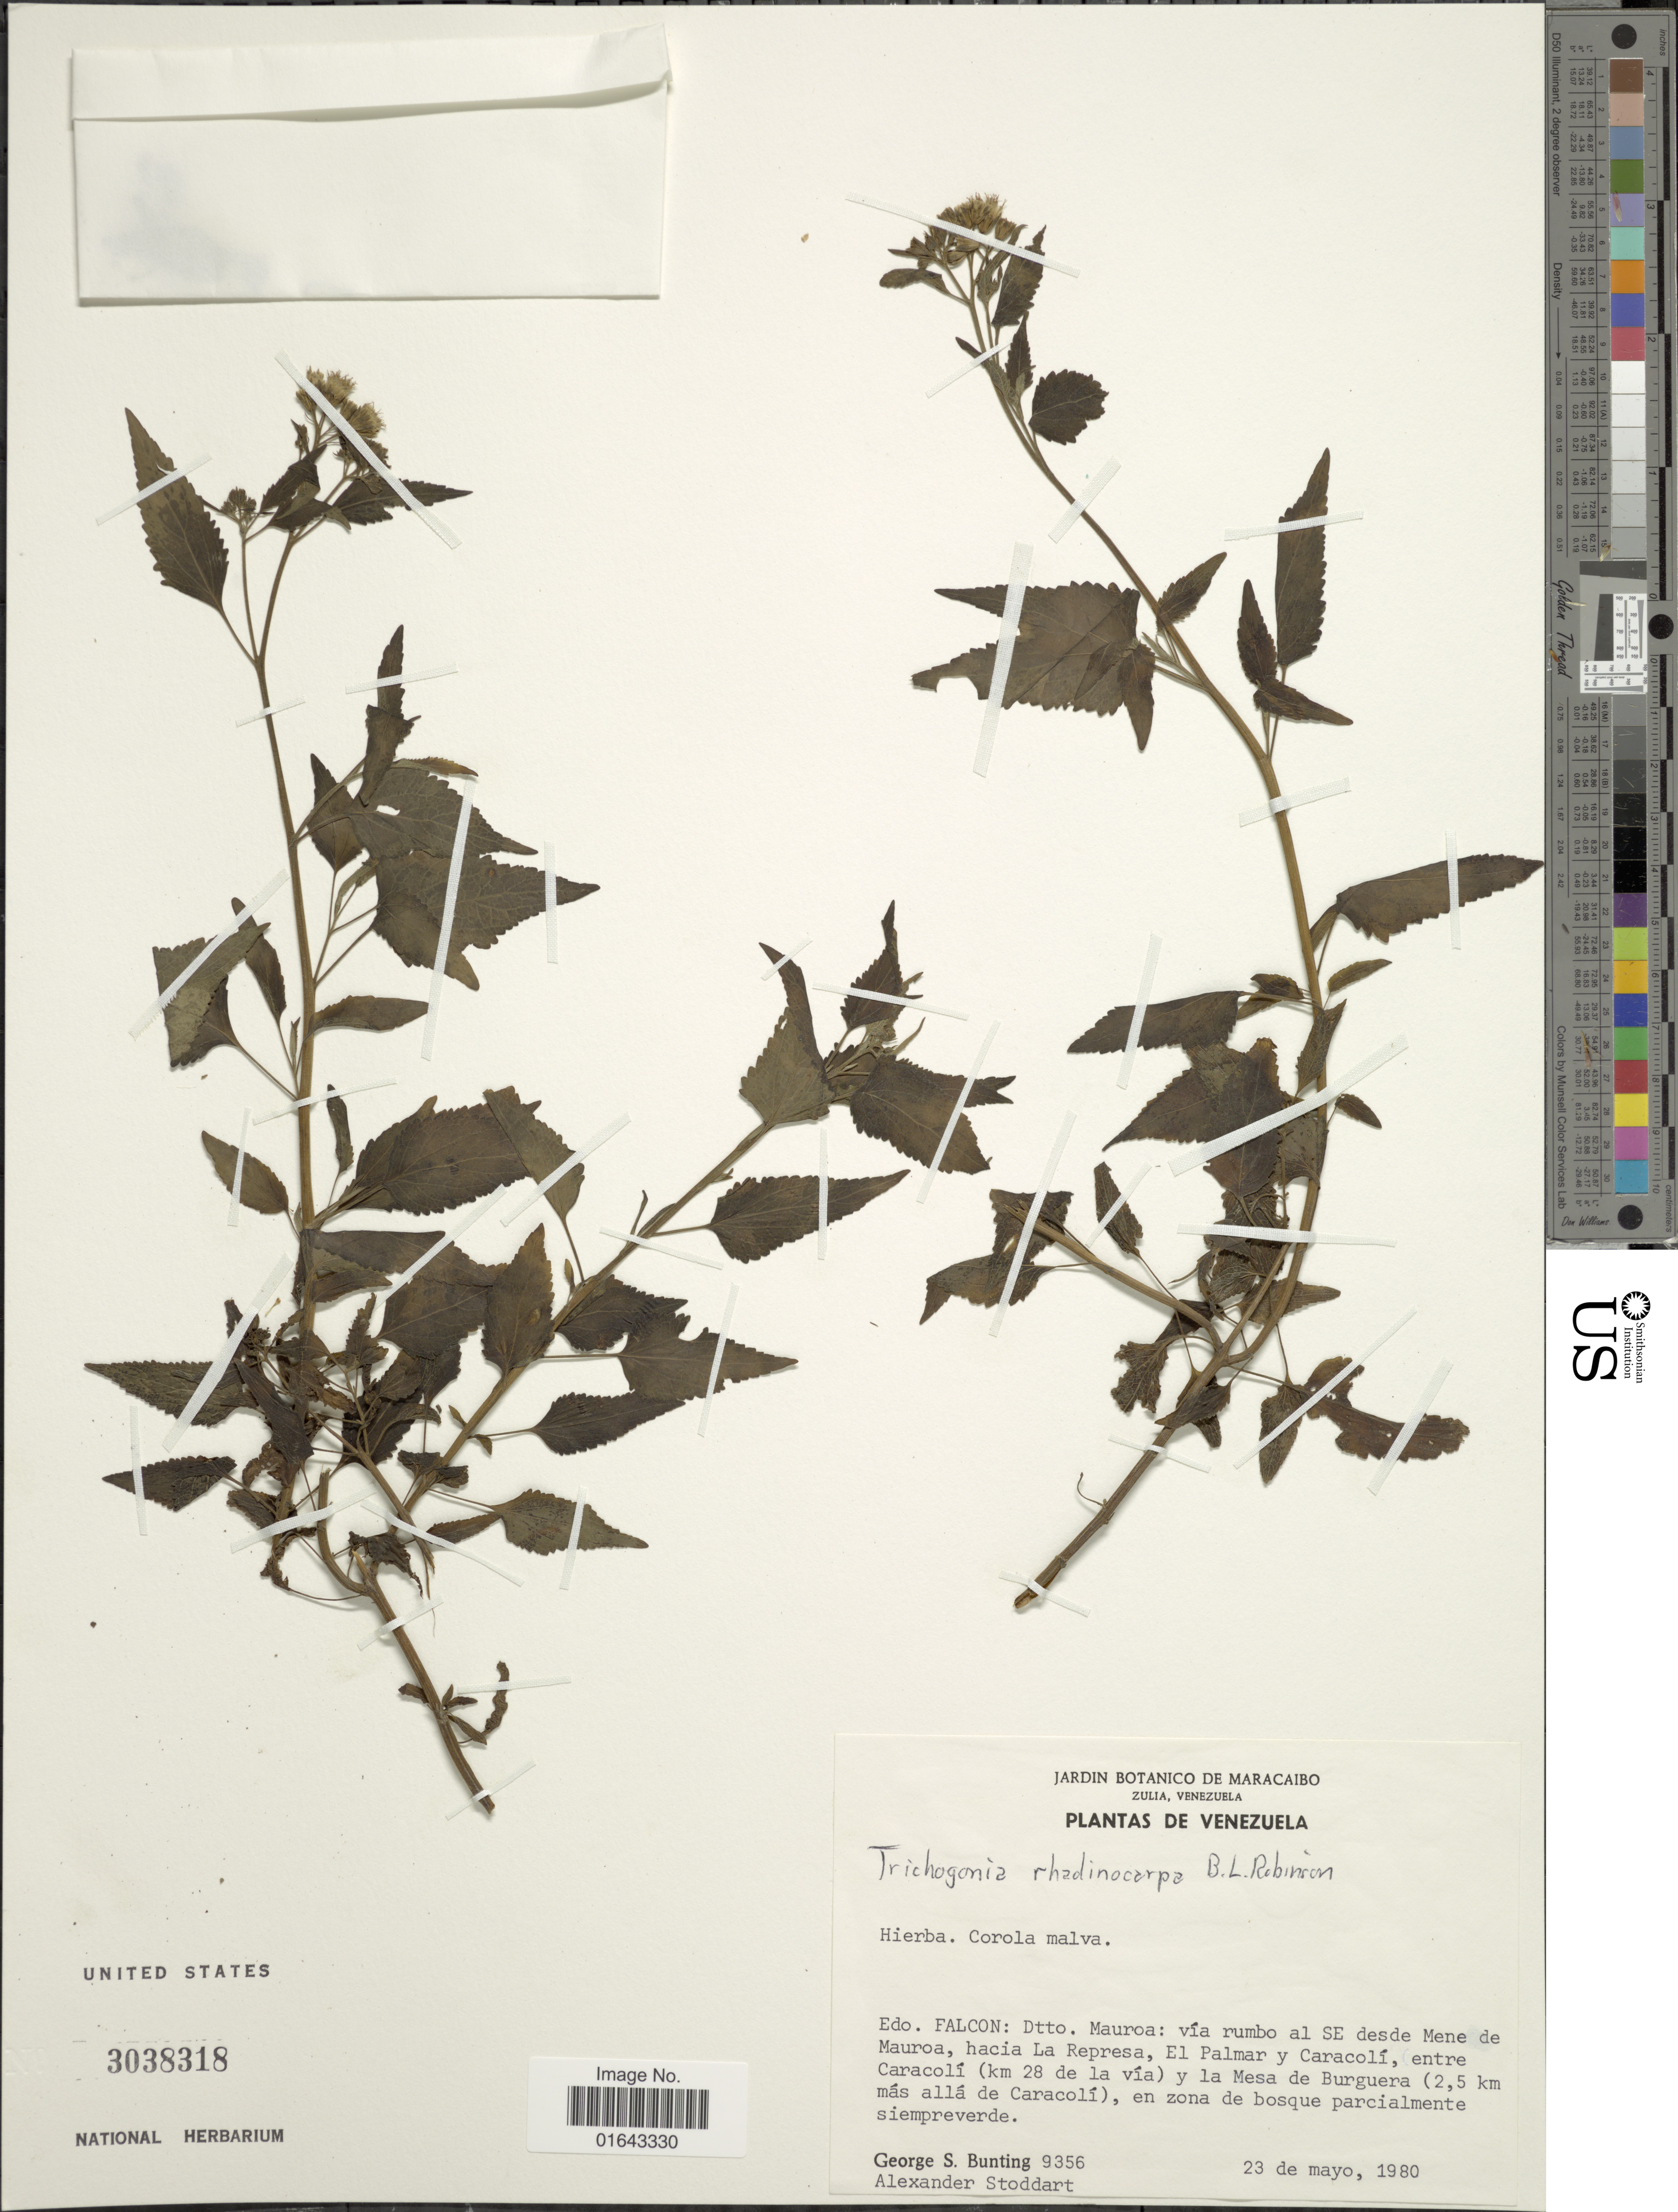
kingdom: Plantae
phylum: Tracheophyta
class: Magnoliopsida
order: Asterales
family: Asteraceae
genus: Trichogonia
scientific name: Trichogonia rhadinocarpa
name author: B.L. Rob.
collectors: G. S. Bunting & A. Stoddart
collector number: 9356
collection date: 1980-05-23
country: Venezuela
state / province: Falcon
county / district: Mauroa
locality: Edo. Falcon: Dtto. Mauroa: via rumbo al SE desde Mene de Mauroa, hacia La Represa, El Palmar y Caracolí, entre Caracolí (km 28 de la vía) y la Mesa de Burguera (2,5 km más allá de Caracolí)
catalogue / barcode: US 3038318